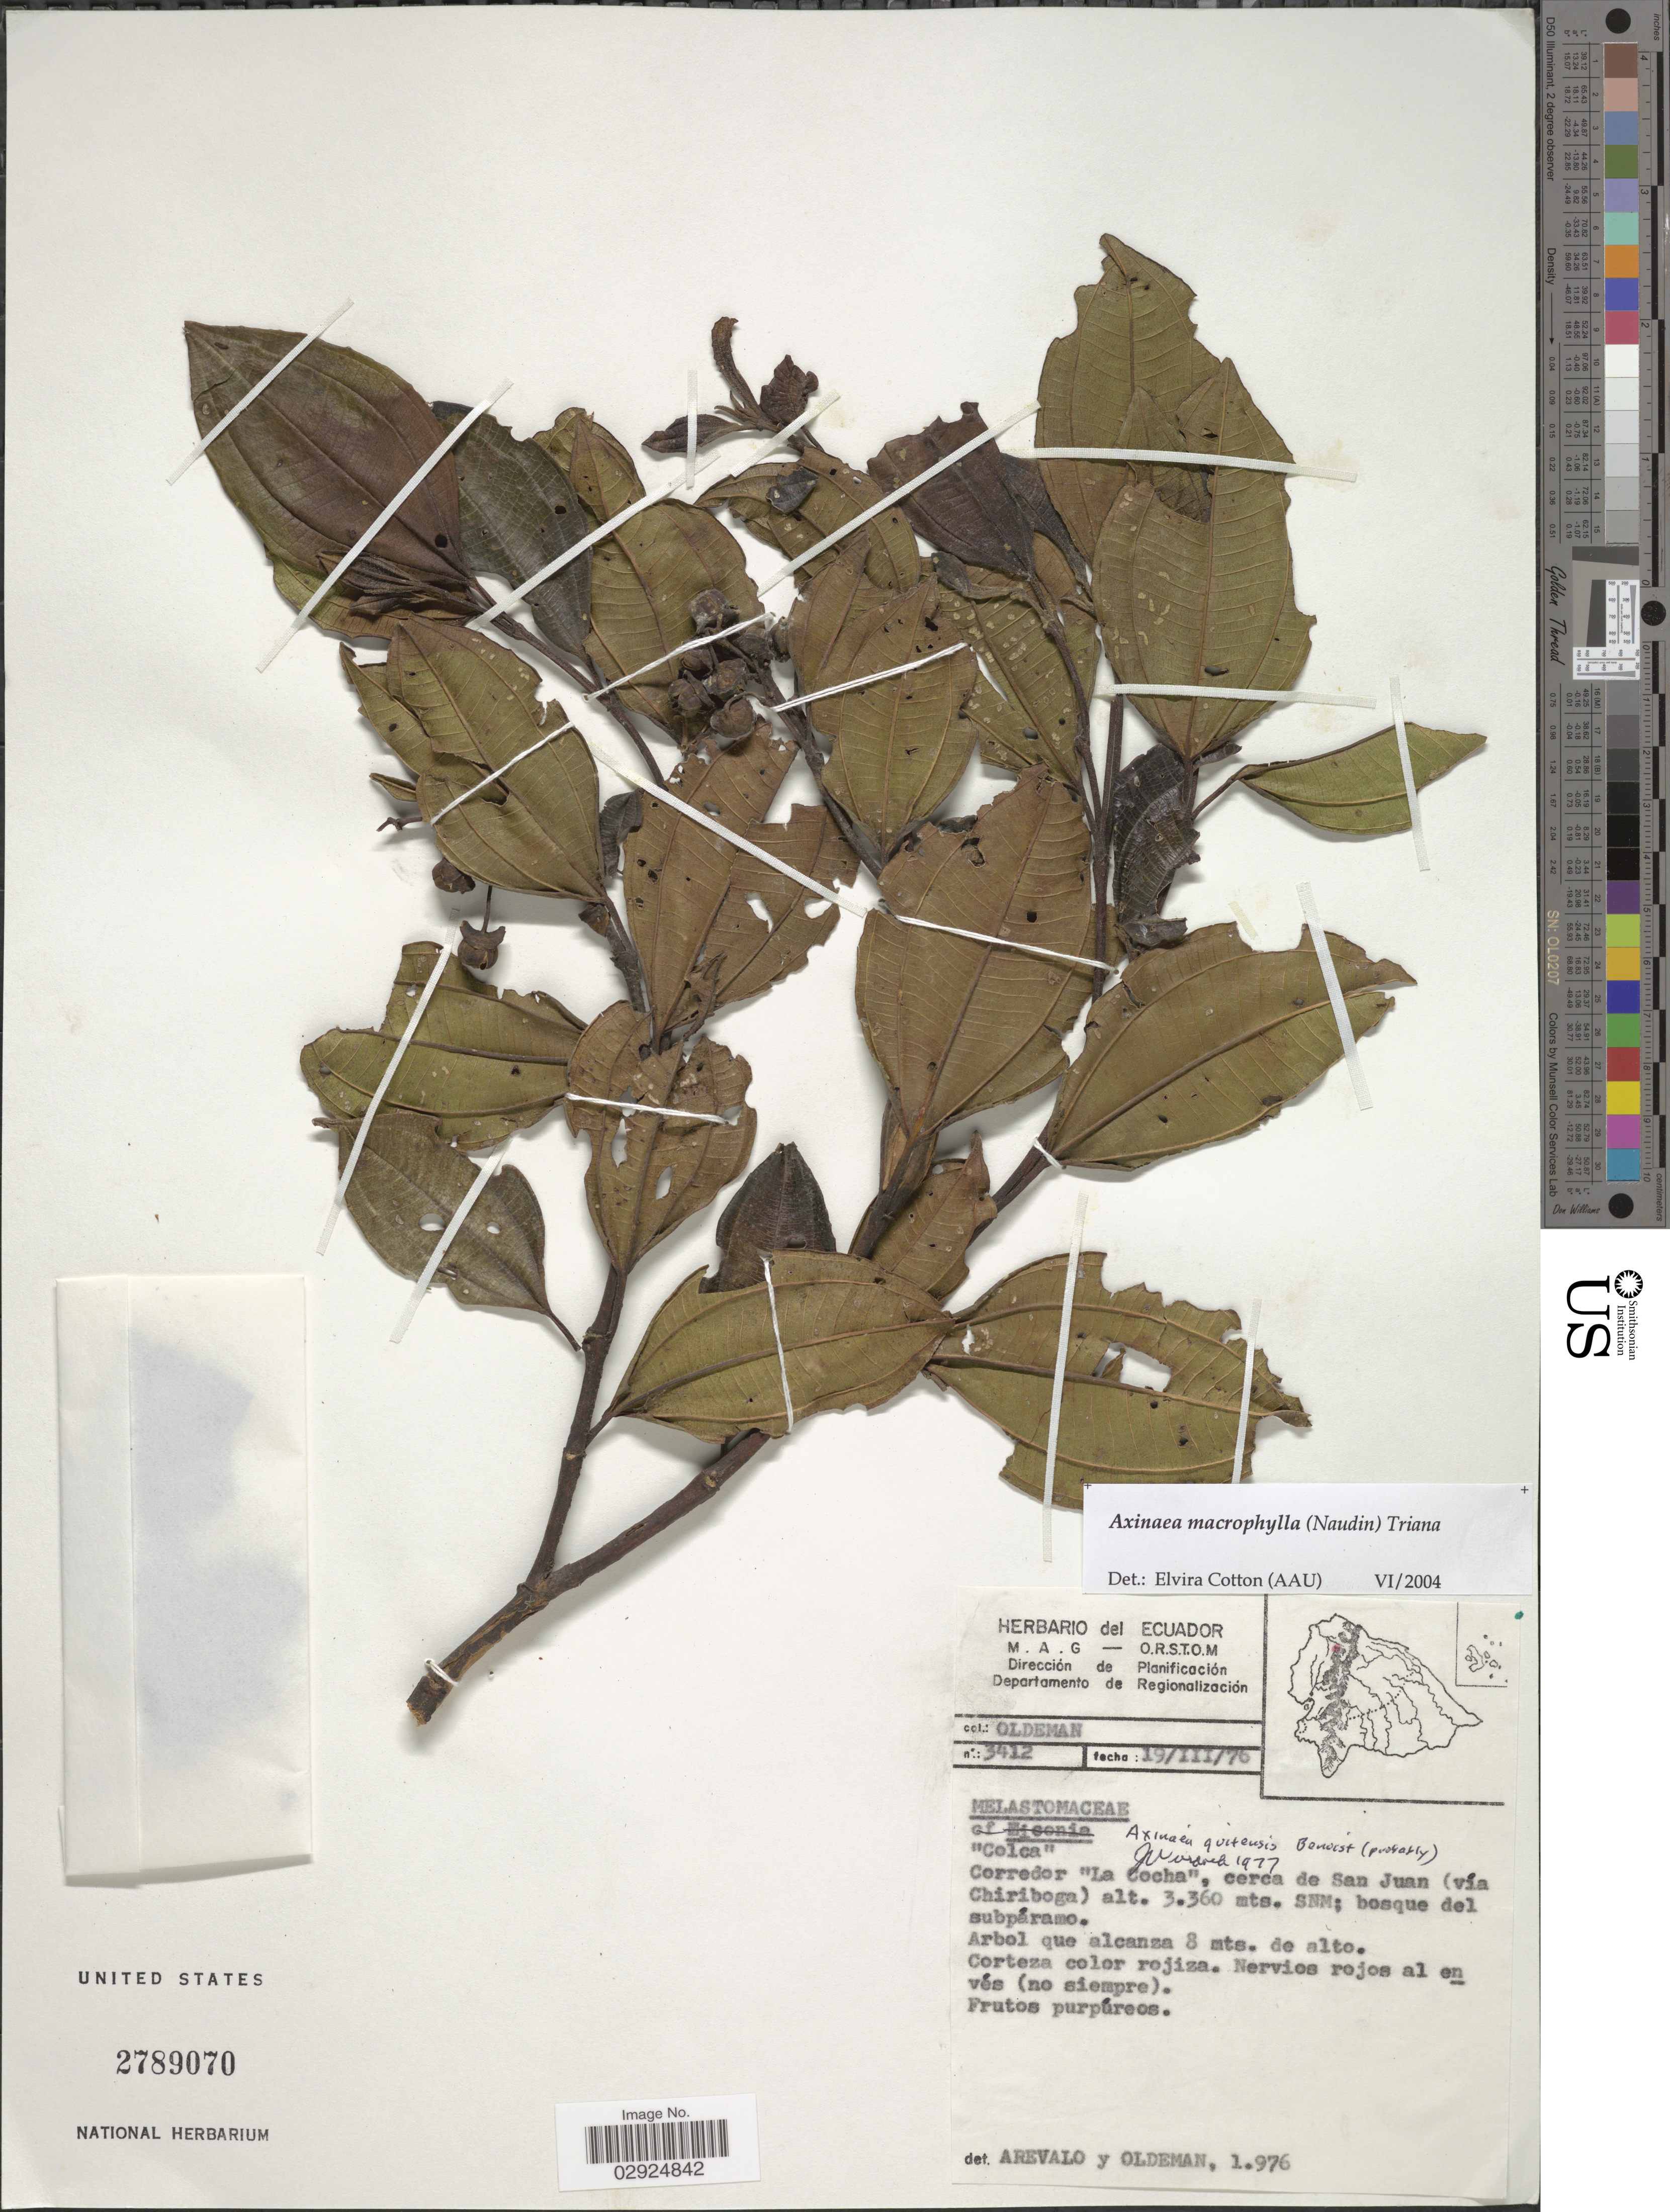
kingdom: Plantae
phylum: Tracheophyta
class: Magnoliopsida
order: Myrtales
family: Melastomataceae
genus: Axinaea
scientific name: Axinaea macrophylla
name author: (Naudin) Triana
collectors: -- Oldeman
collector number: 3412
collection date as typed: Transcribed d/m/y: 19/3/76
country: Ecuador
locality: Corredor "La Cocha", cerca de San Juan (vía Chiriboga).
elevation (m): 3360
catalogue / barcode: US 2789070